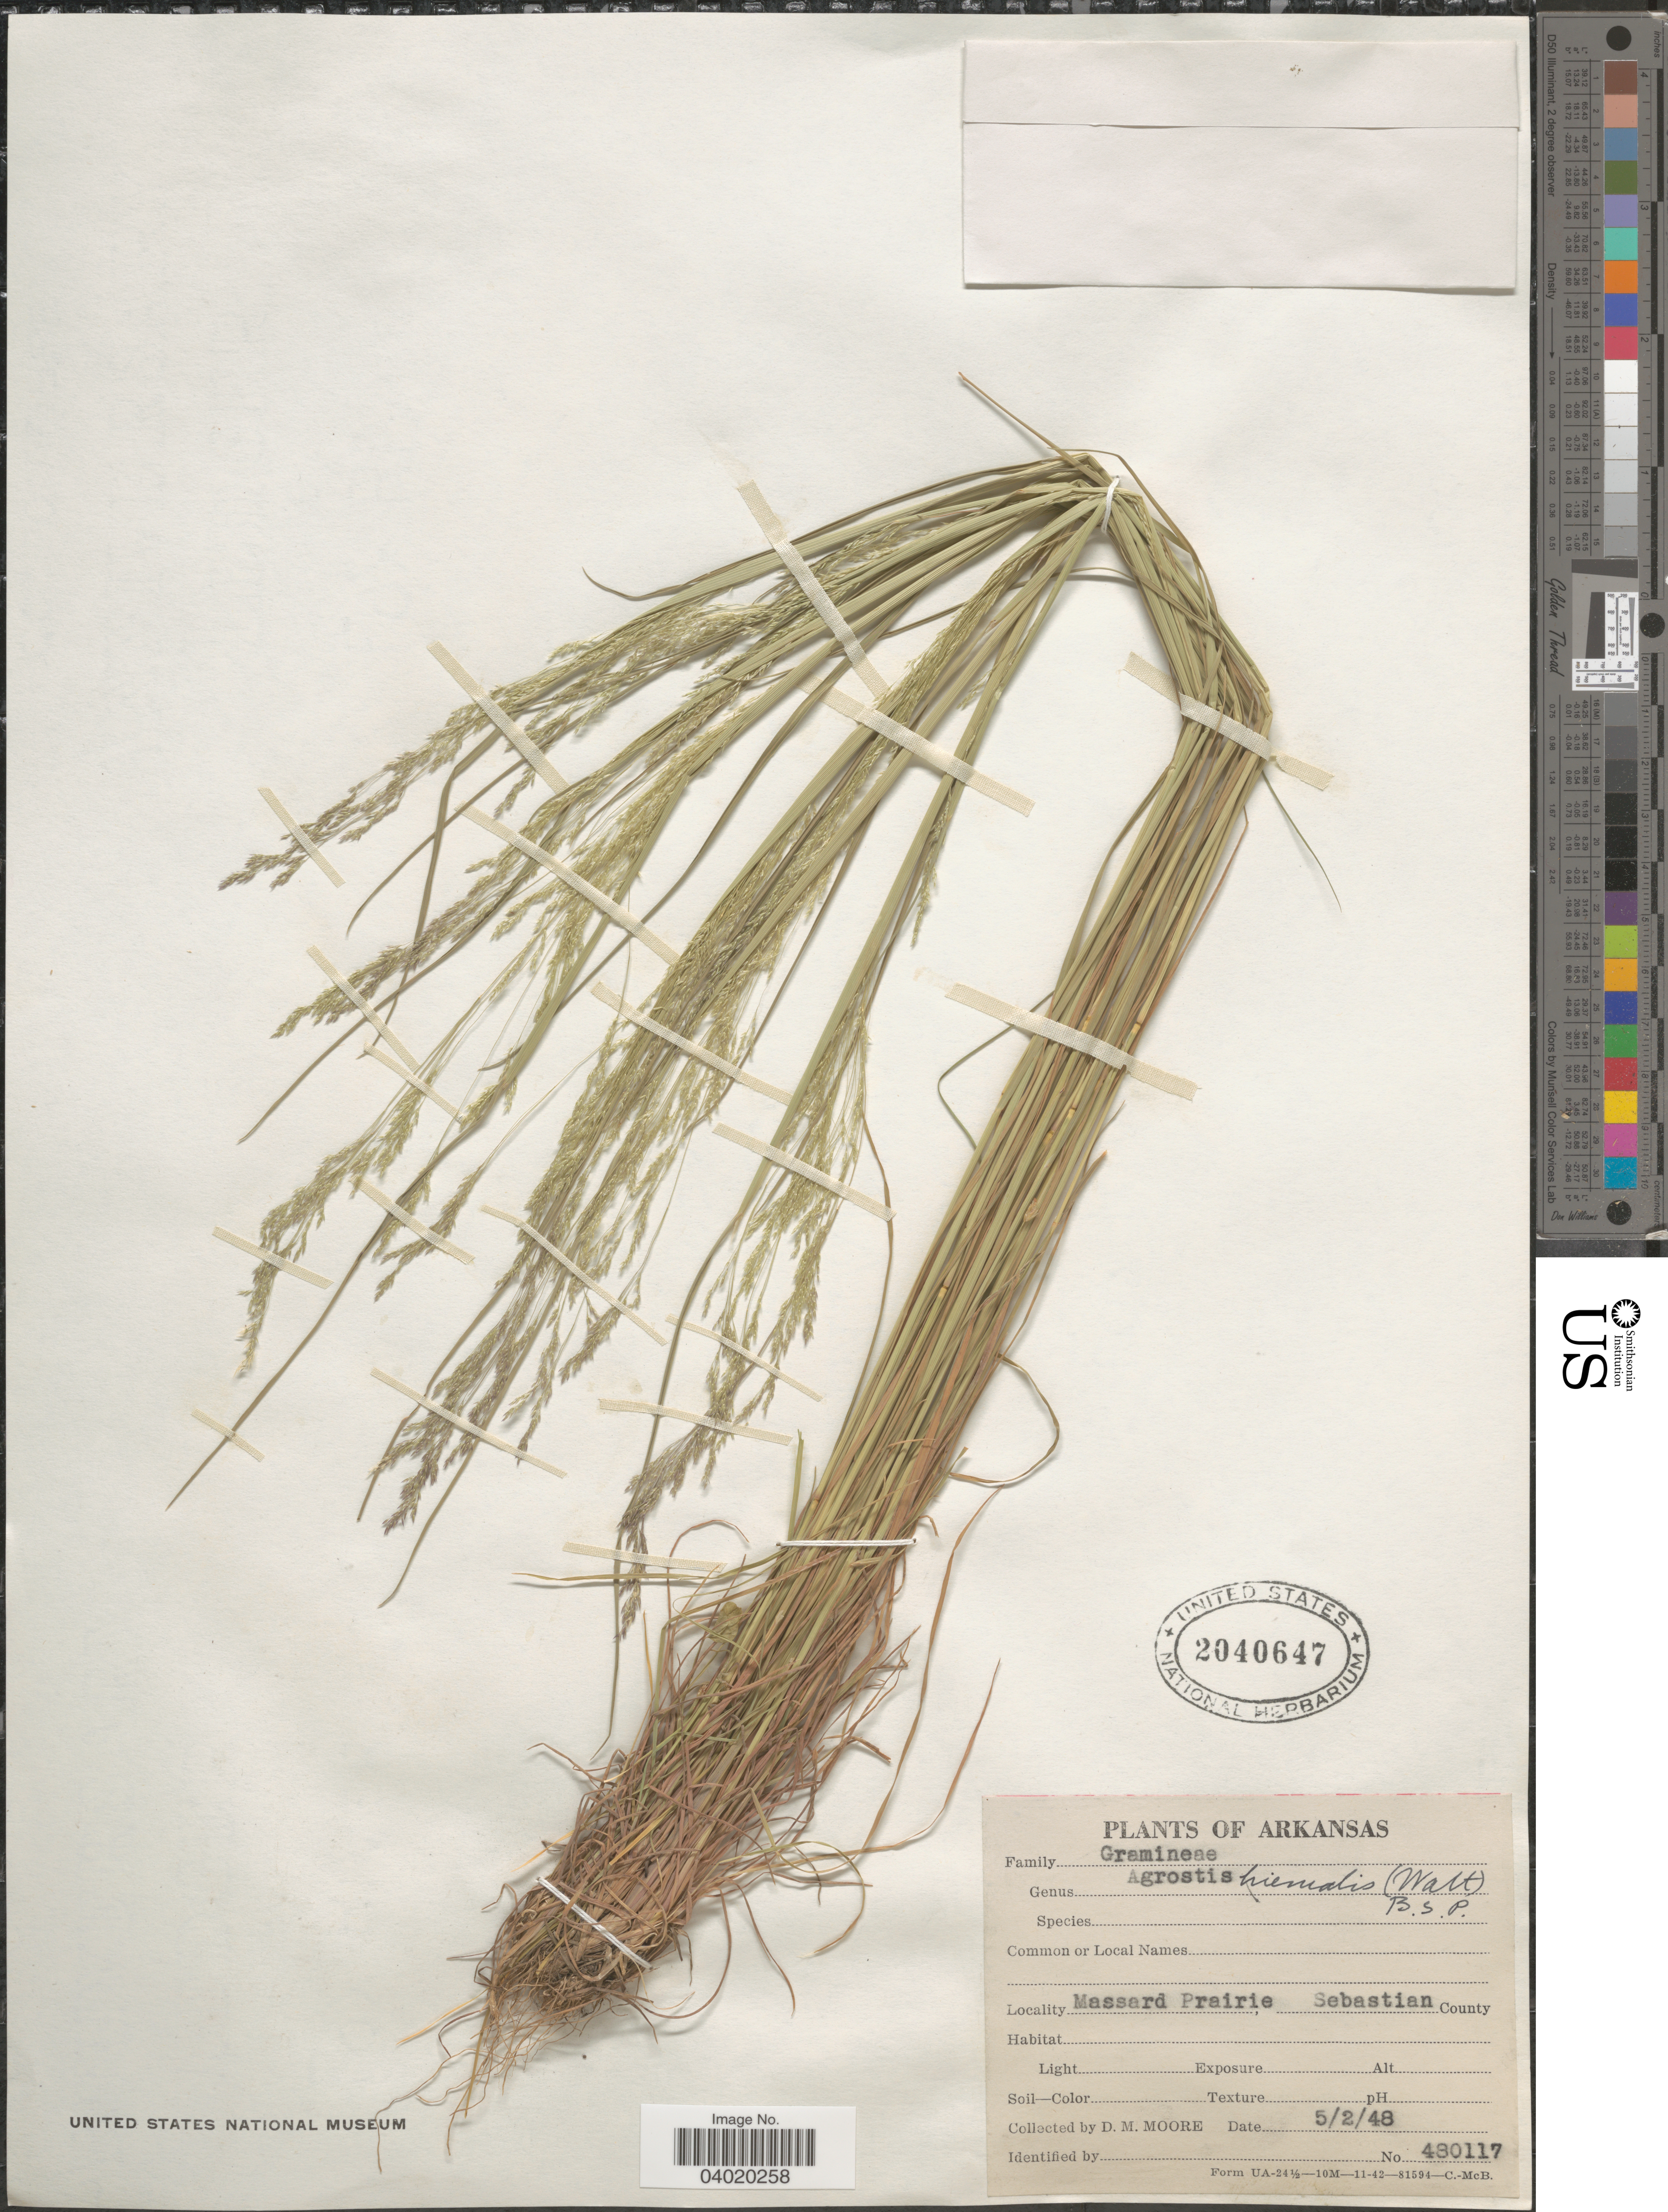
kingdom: Plantae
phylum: Tracheophyta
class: Liliopsida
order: Poales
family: Poaceae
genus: Agrostis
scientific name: Agrostis hyemalis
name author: (Walter) Britton et al.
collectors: D. Moore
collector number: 480117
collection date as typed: Transcribed d/m/y: 2/5/48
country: United States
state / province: Arkansas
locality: Massard Prairie, Sebastian County.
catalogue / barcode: US 2040647